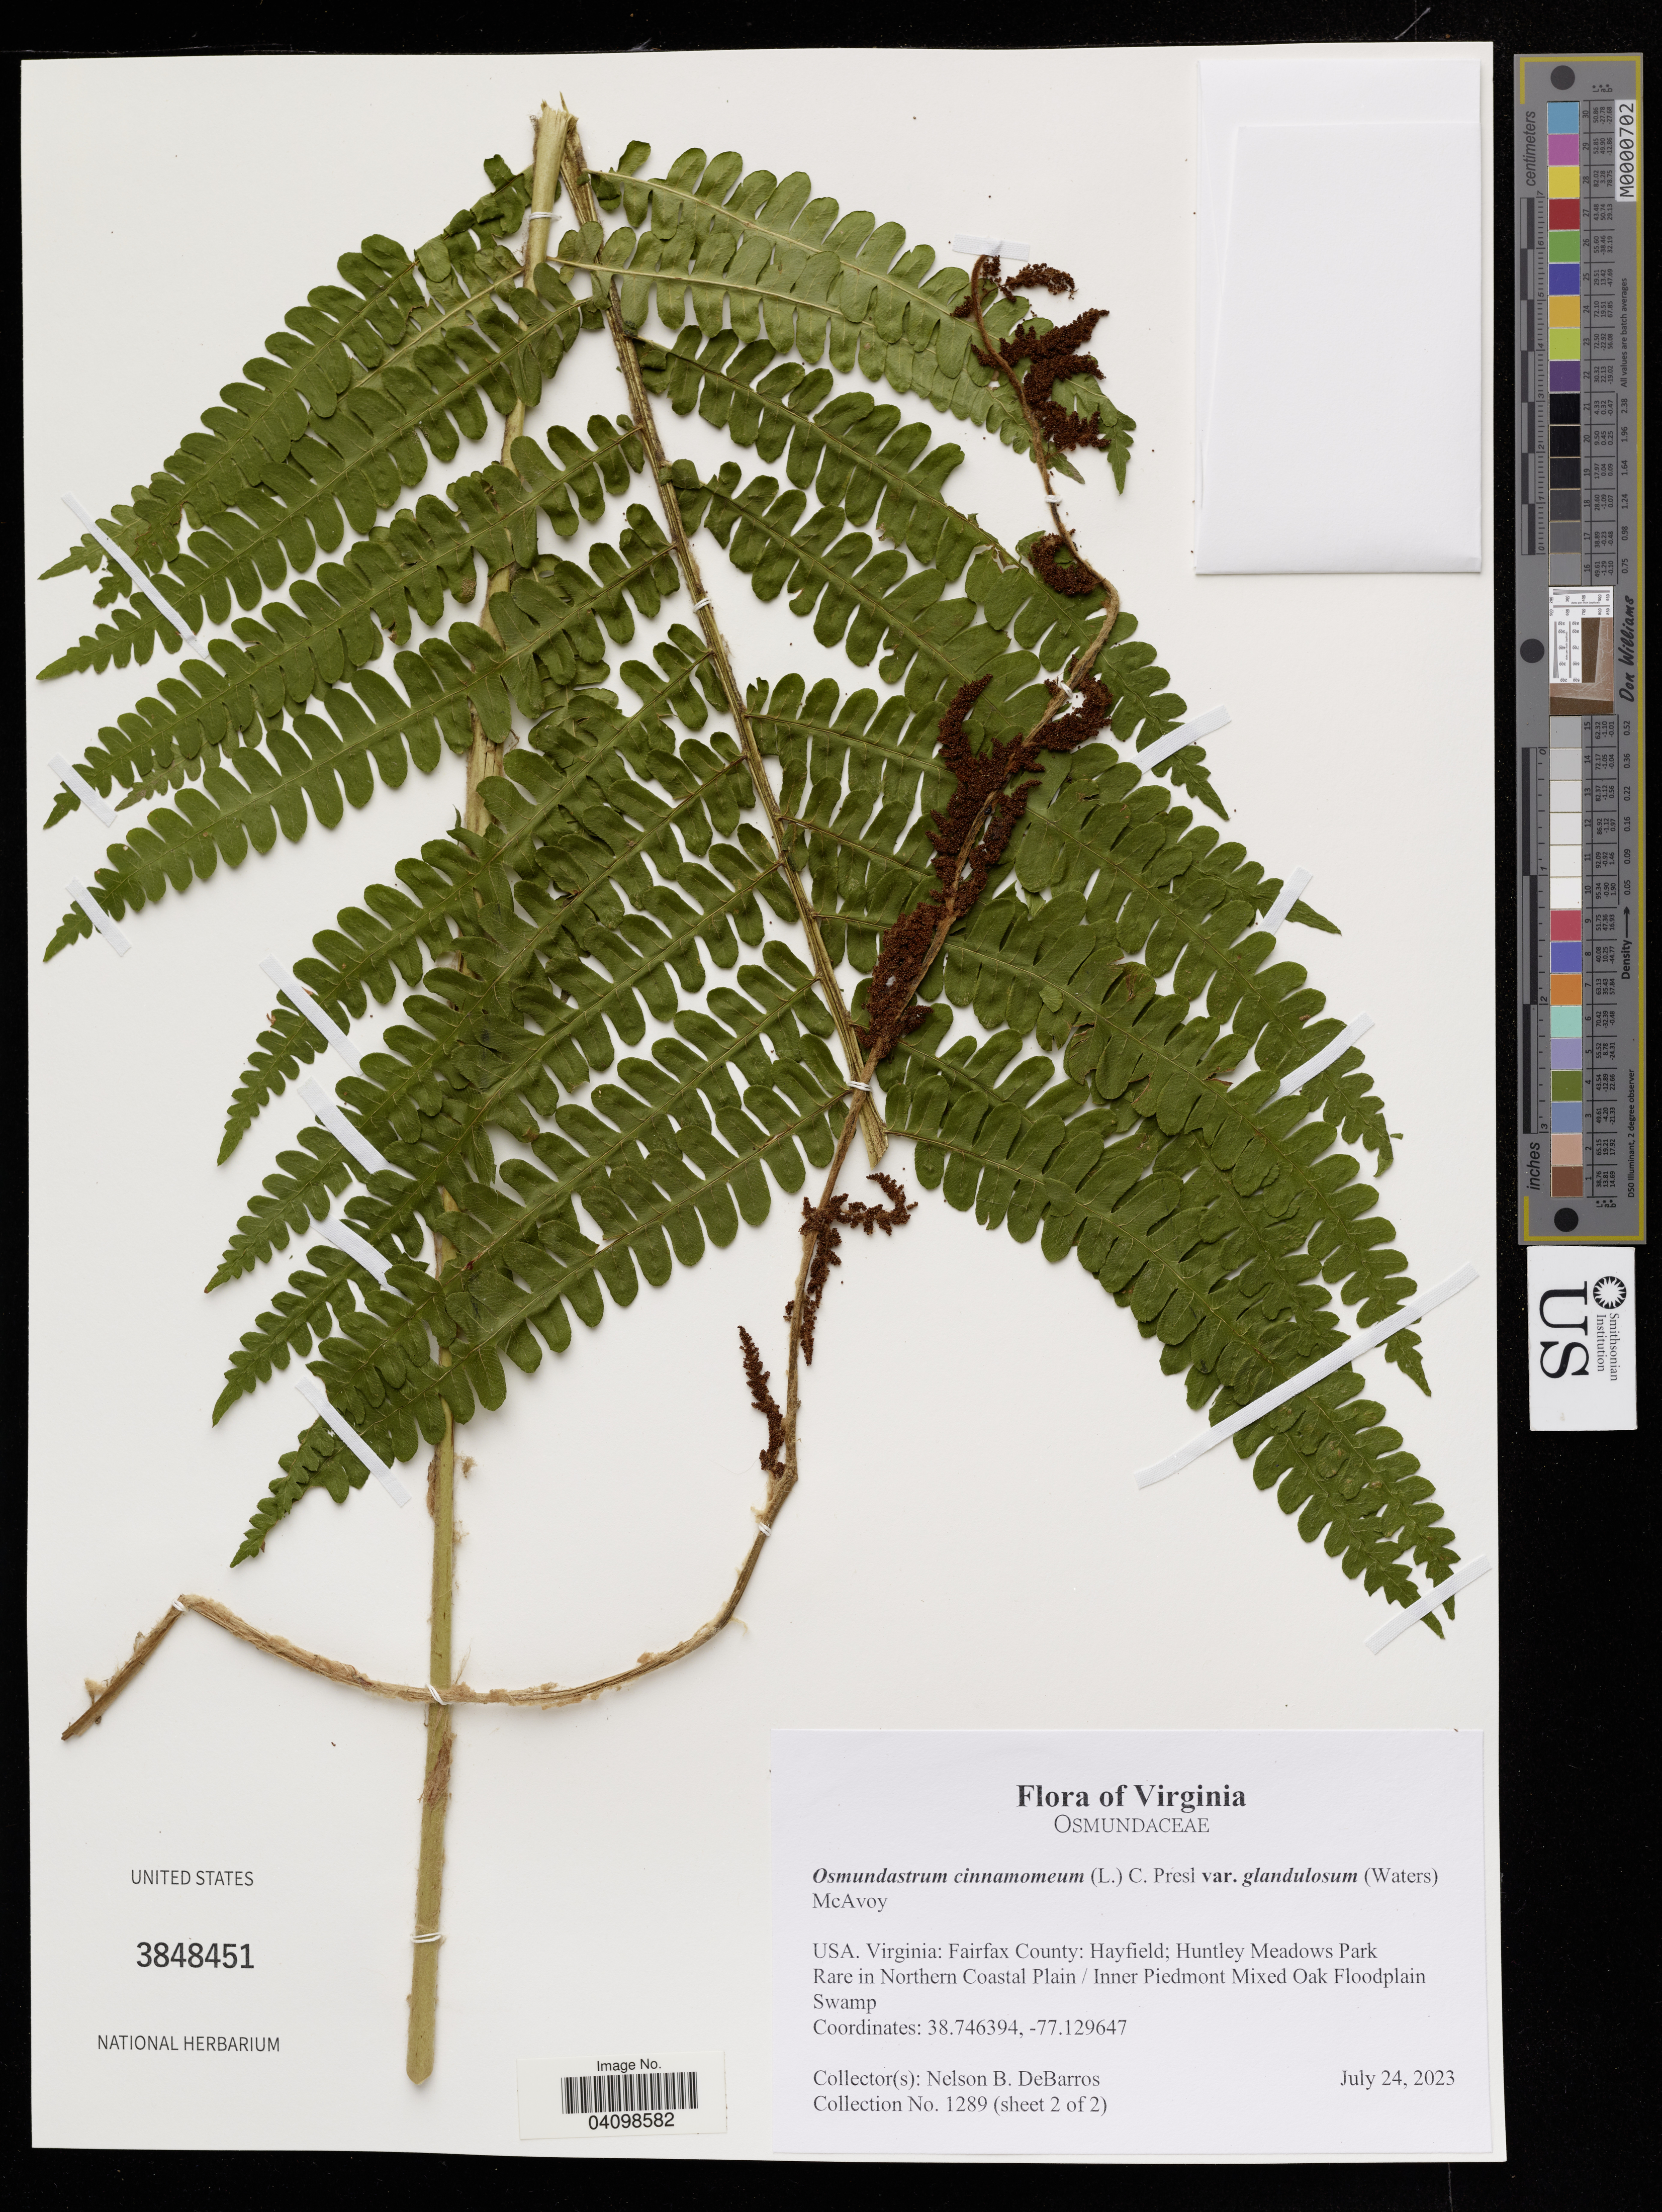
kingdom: Plantae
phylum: Tracheophyta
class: Polypodiopsida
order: Osmundales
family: Osmundaceae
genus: Osmundastrum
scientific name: Osmundastrum cinnamomeum (L.) C. Presl var. glandulosum (Waters) McAvoy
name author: (L.) C. Presl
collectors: N. DeBarros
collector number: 1289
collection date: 2023-07-24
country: United States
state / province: Virginia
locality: Fairfax County: Hayfield; Huntley Meadows Park Rare in Northern Coastal Plain / Inner Piedmont Mixed Oak Floodplain Swamp.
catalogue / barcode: US 3848451